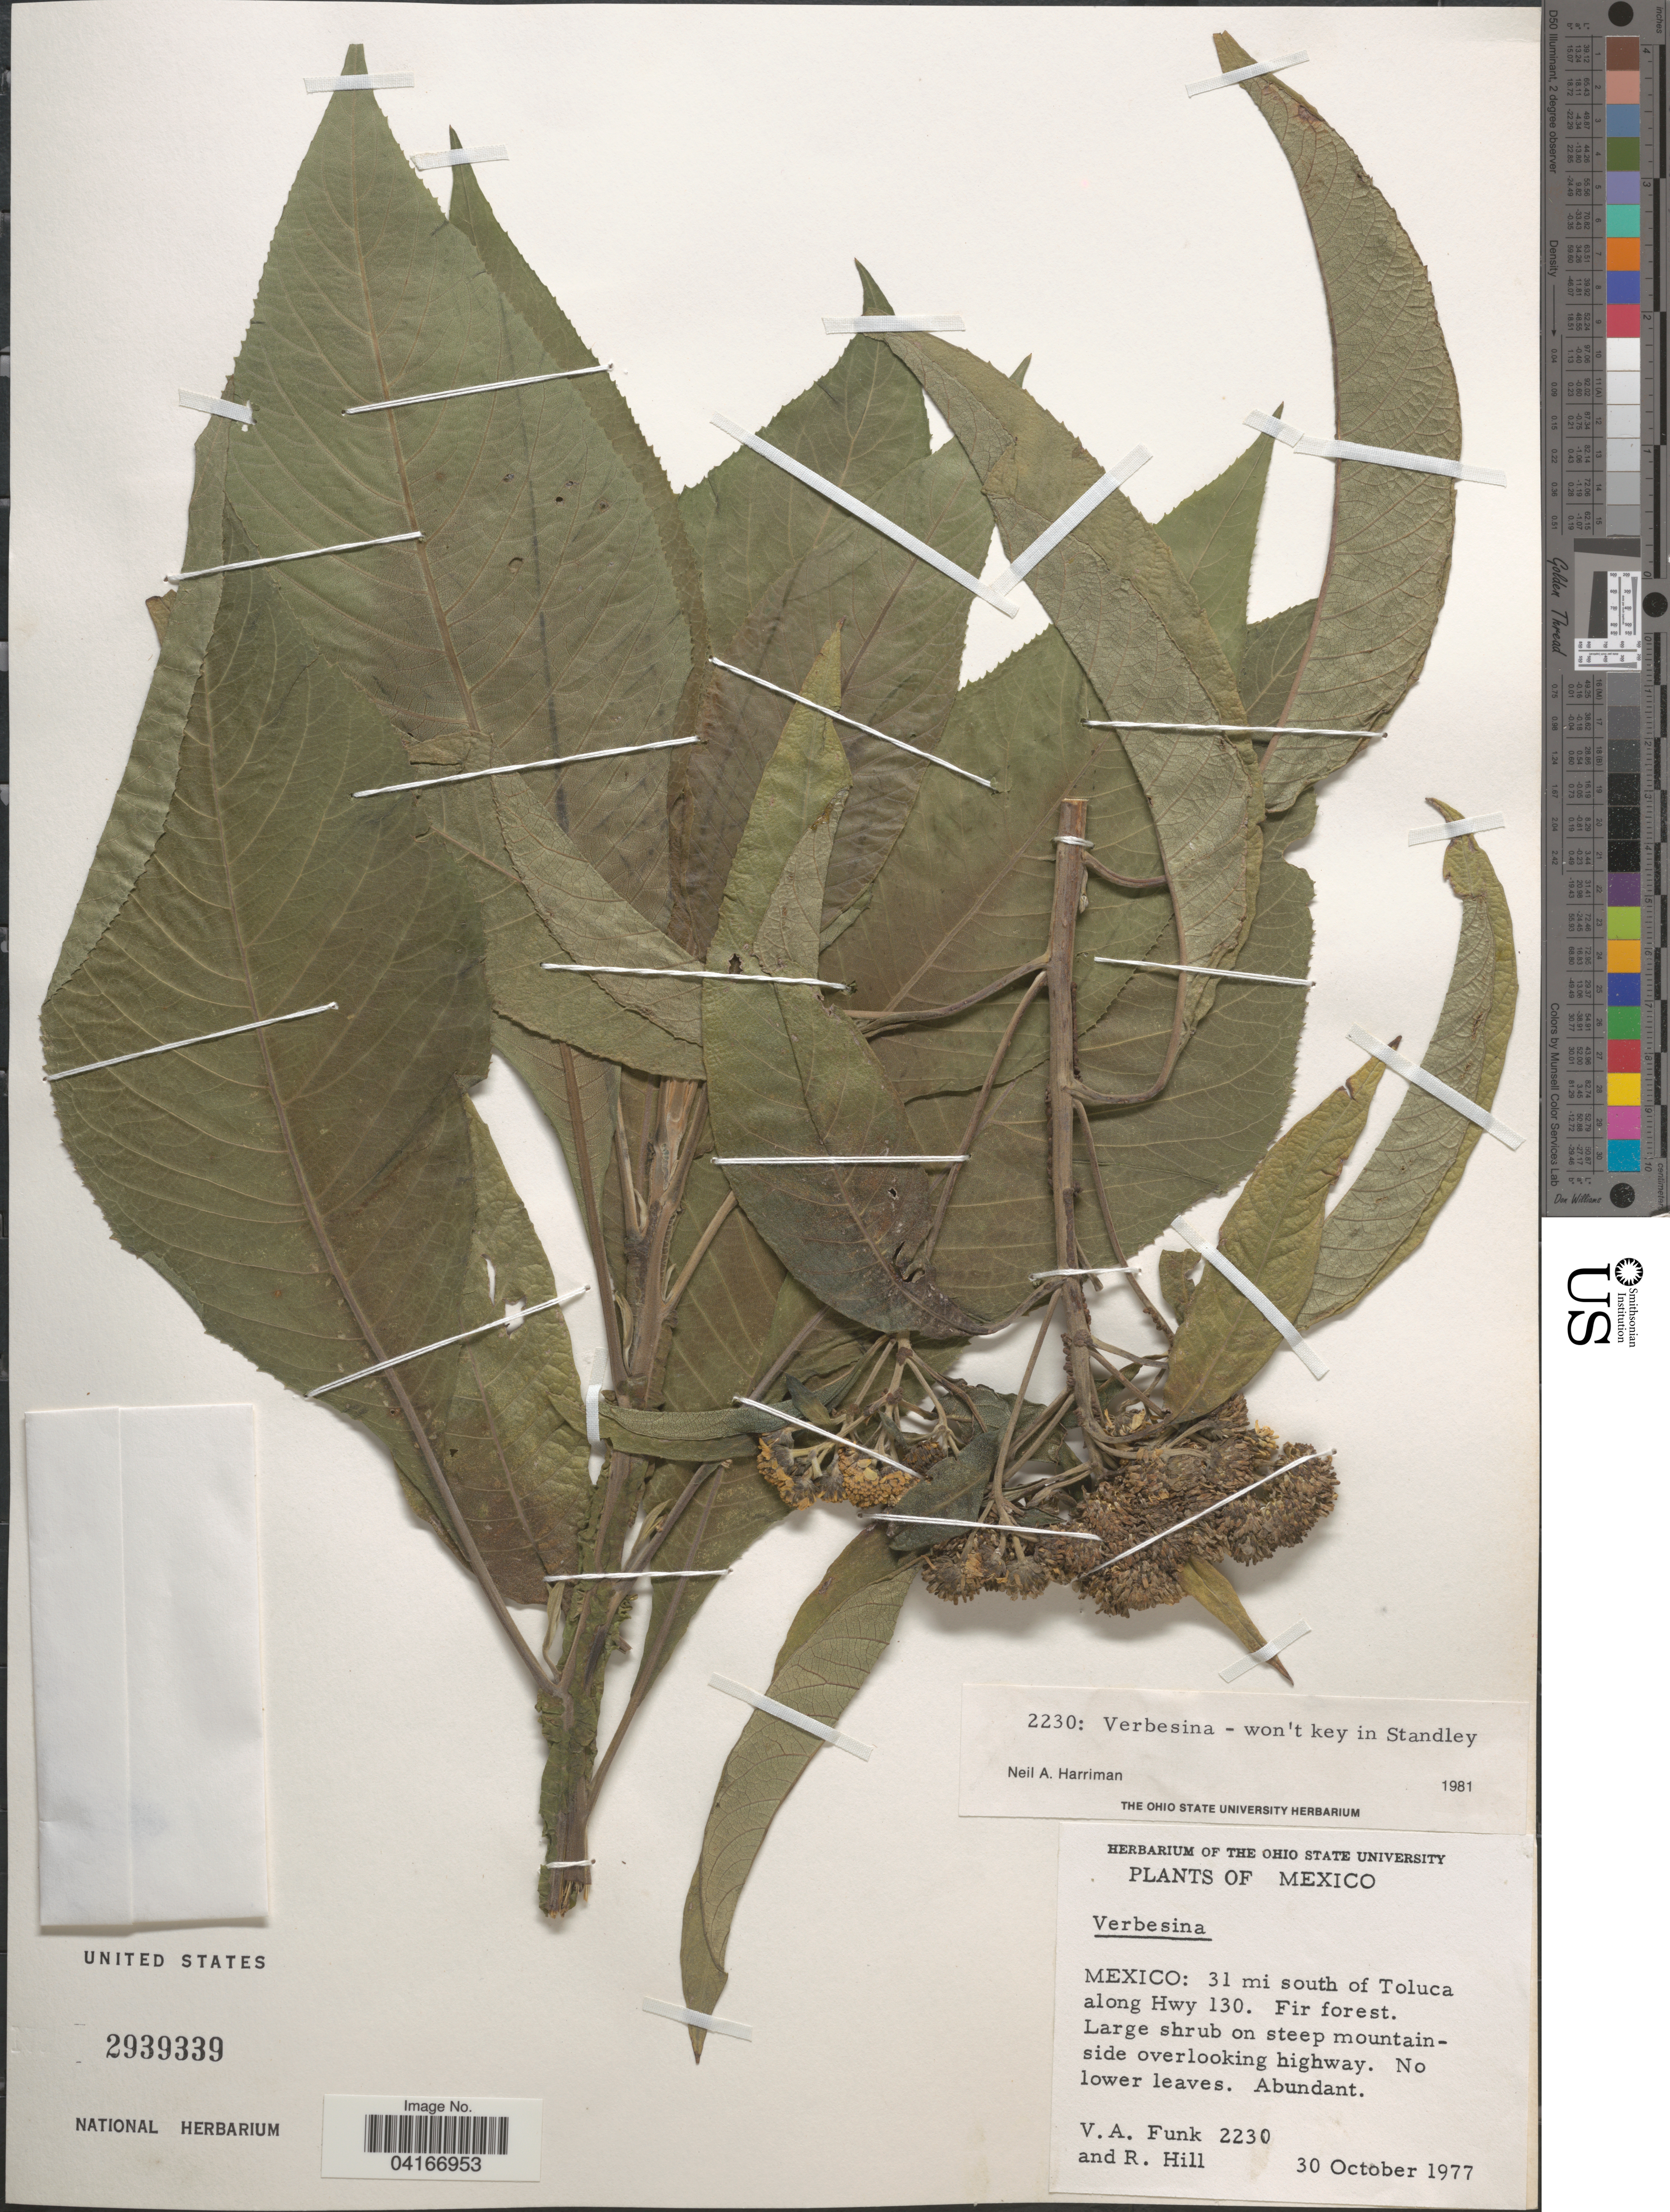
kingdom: Plantae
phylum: Tracheophyta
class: Magnoliopsida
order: Asterales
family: Asteraceae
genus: Verbesina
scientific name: Verbesina sp.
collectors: V. Funk & R. Hill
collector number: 2230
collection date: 1977-10-30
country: Mexico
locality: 31 mi south of Toluca along Hwy 130.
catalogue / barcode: US 2939339